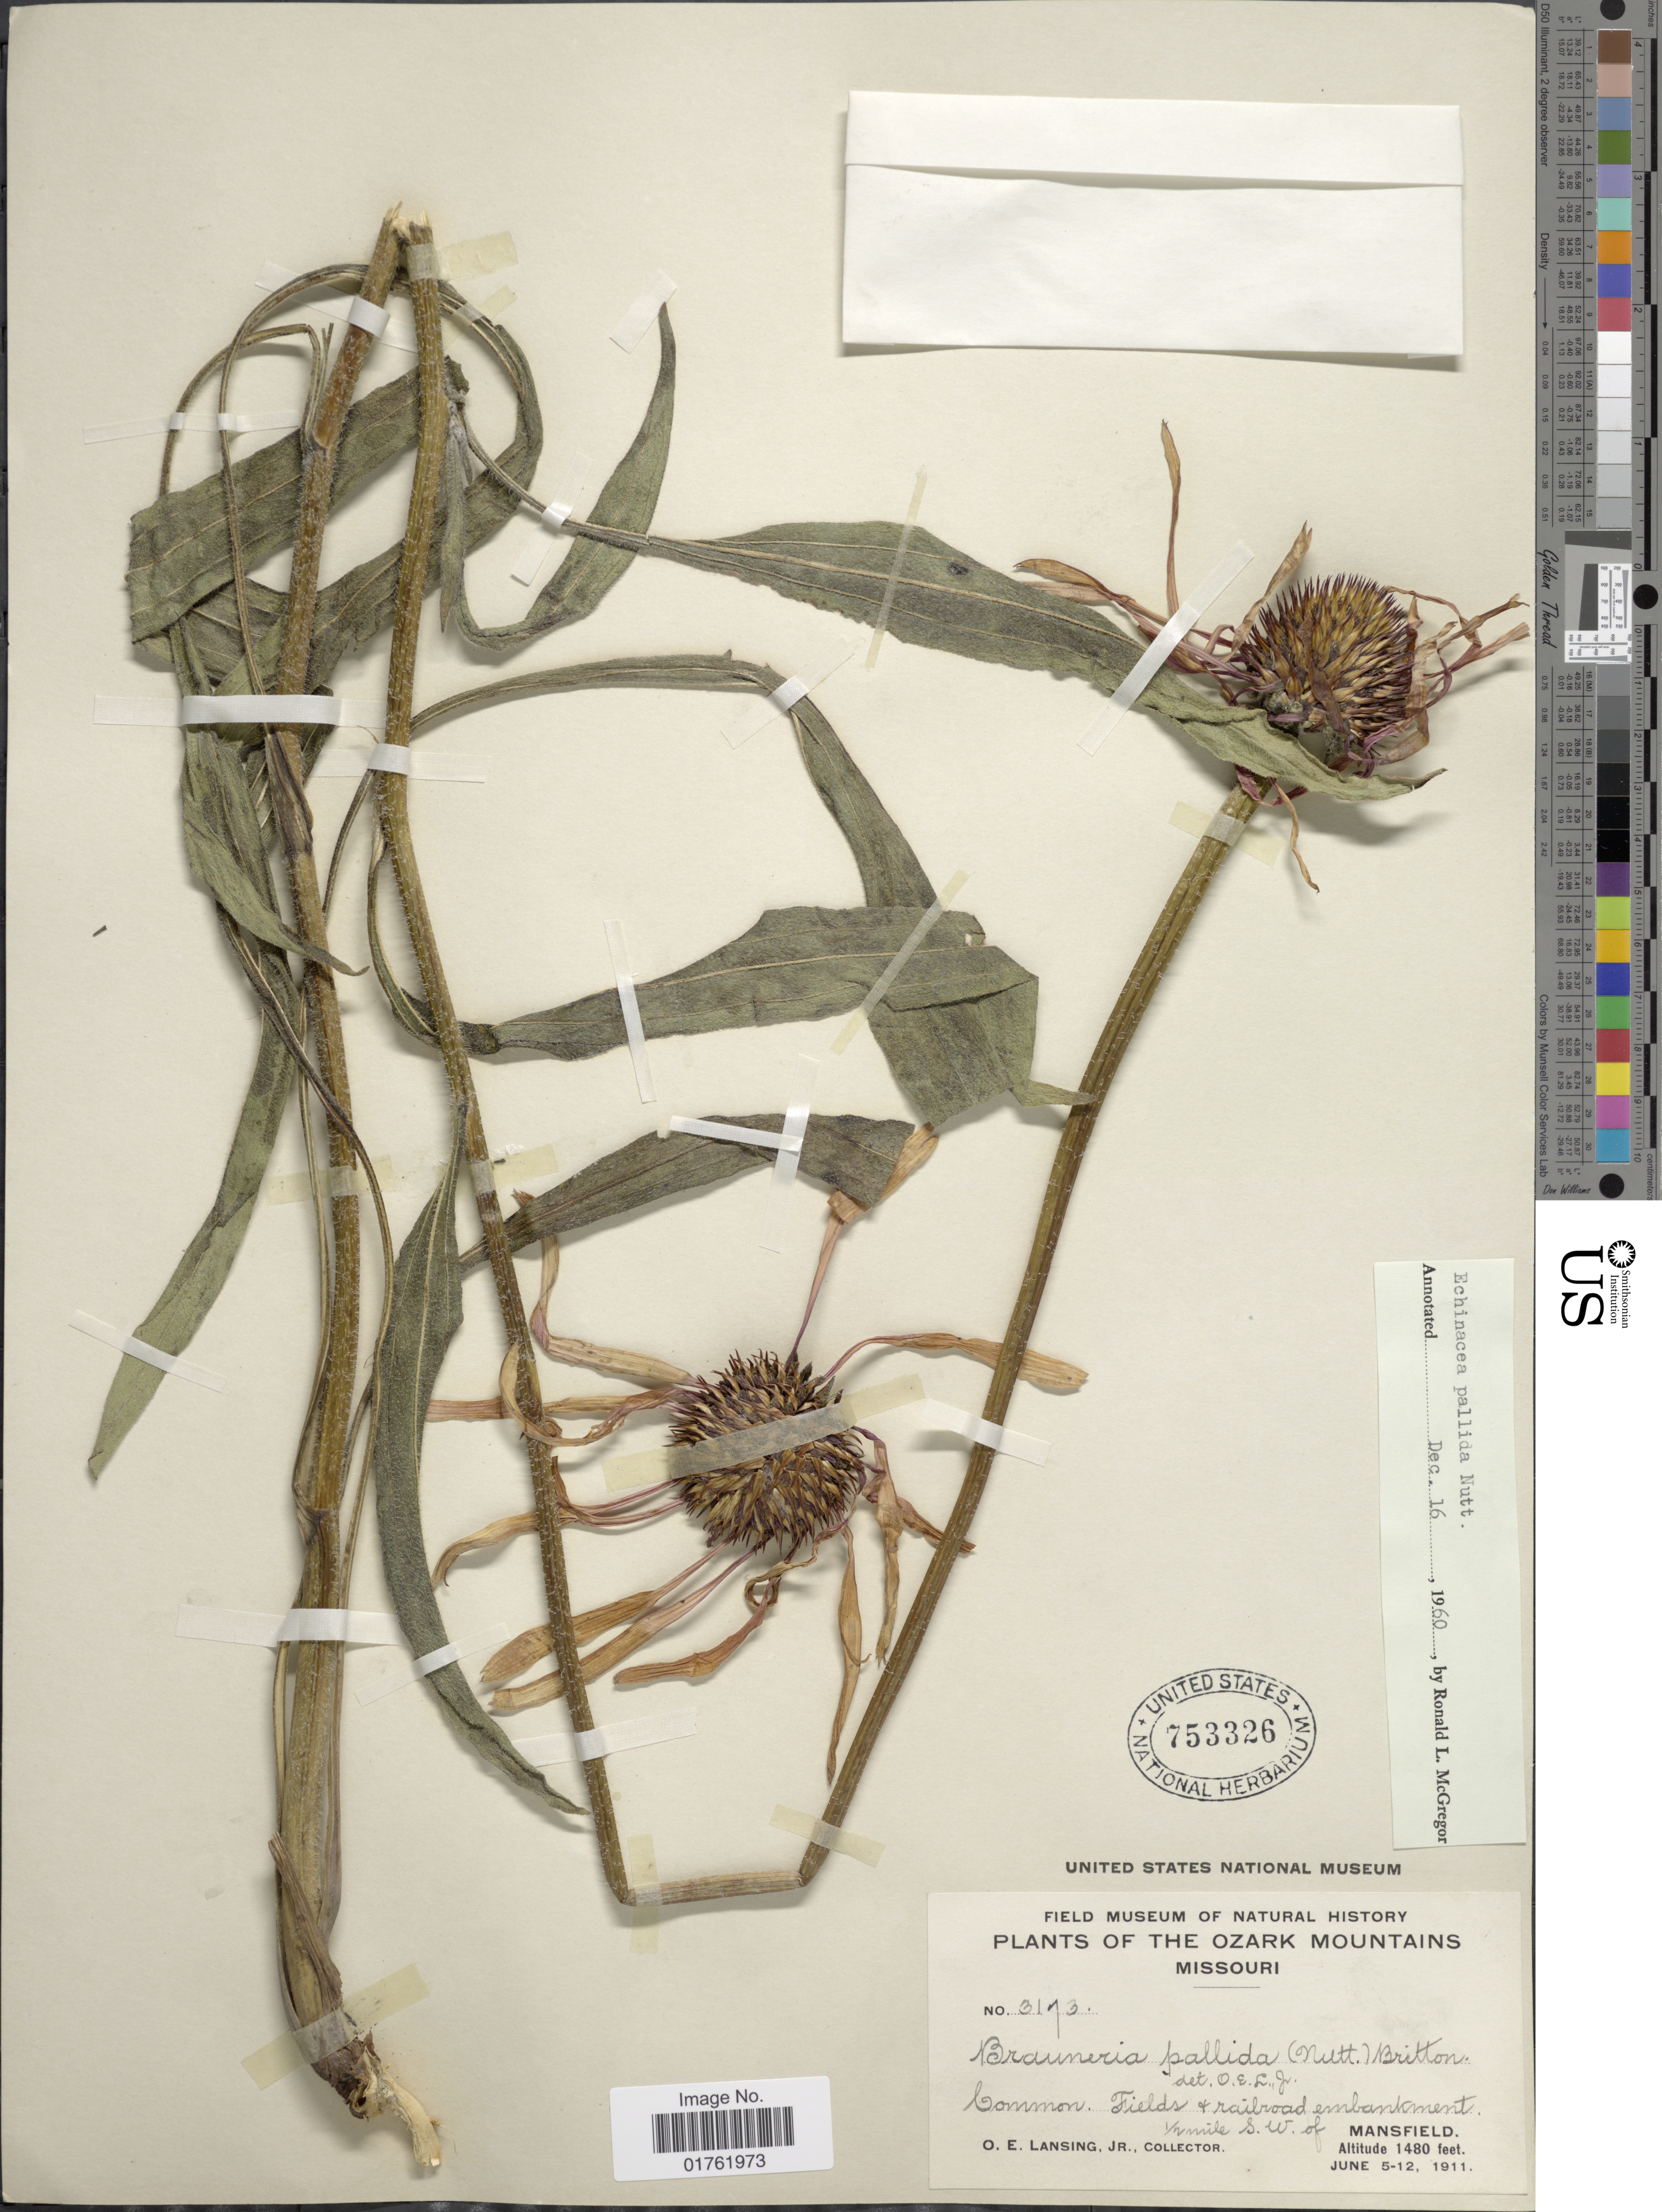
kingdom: Plantae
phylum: Tracheophyta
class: Magnoliopsida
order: Asterales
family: Asteraceae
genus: Echinacea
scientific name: Echinacea pallida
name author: (Nutt.) Nutt.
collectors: O. Lansing Jr.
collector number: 3173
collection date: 1911-06-05/1911-06-12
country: United States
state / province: Missouri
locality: The Ozark Mountains, Common. Fields + railroad embankment. ½ mile S.W. of Mansfield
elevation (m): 451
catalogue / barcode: US 753326